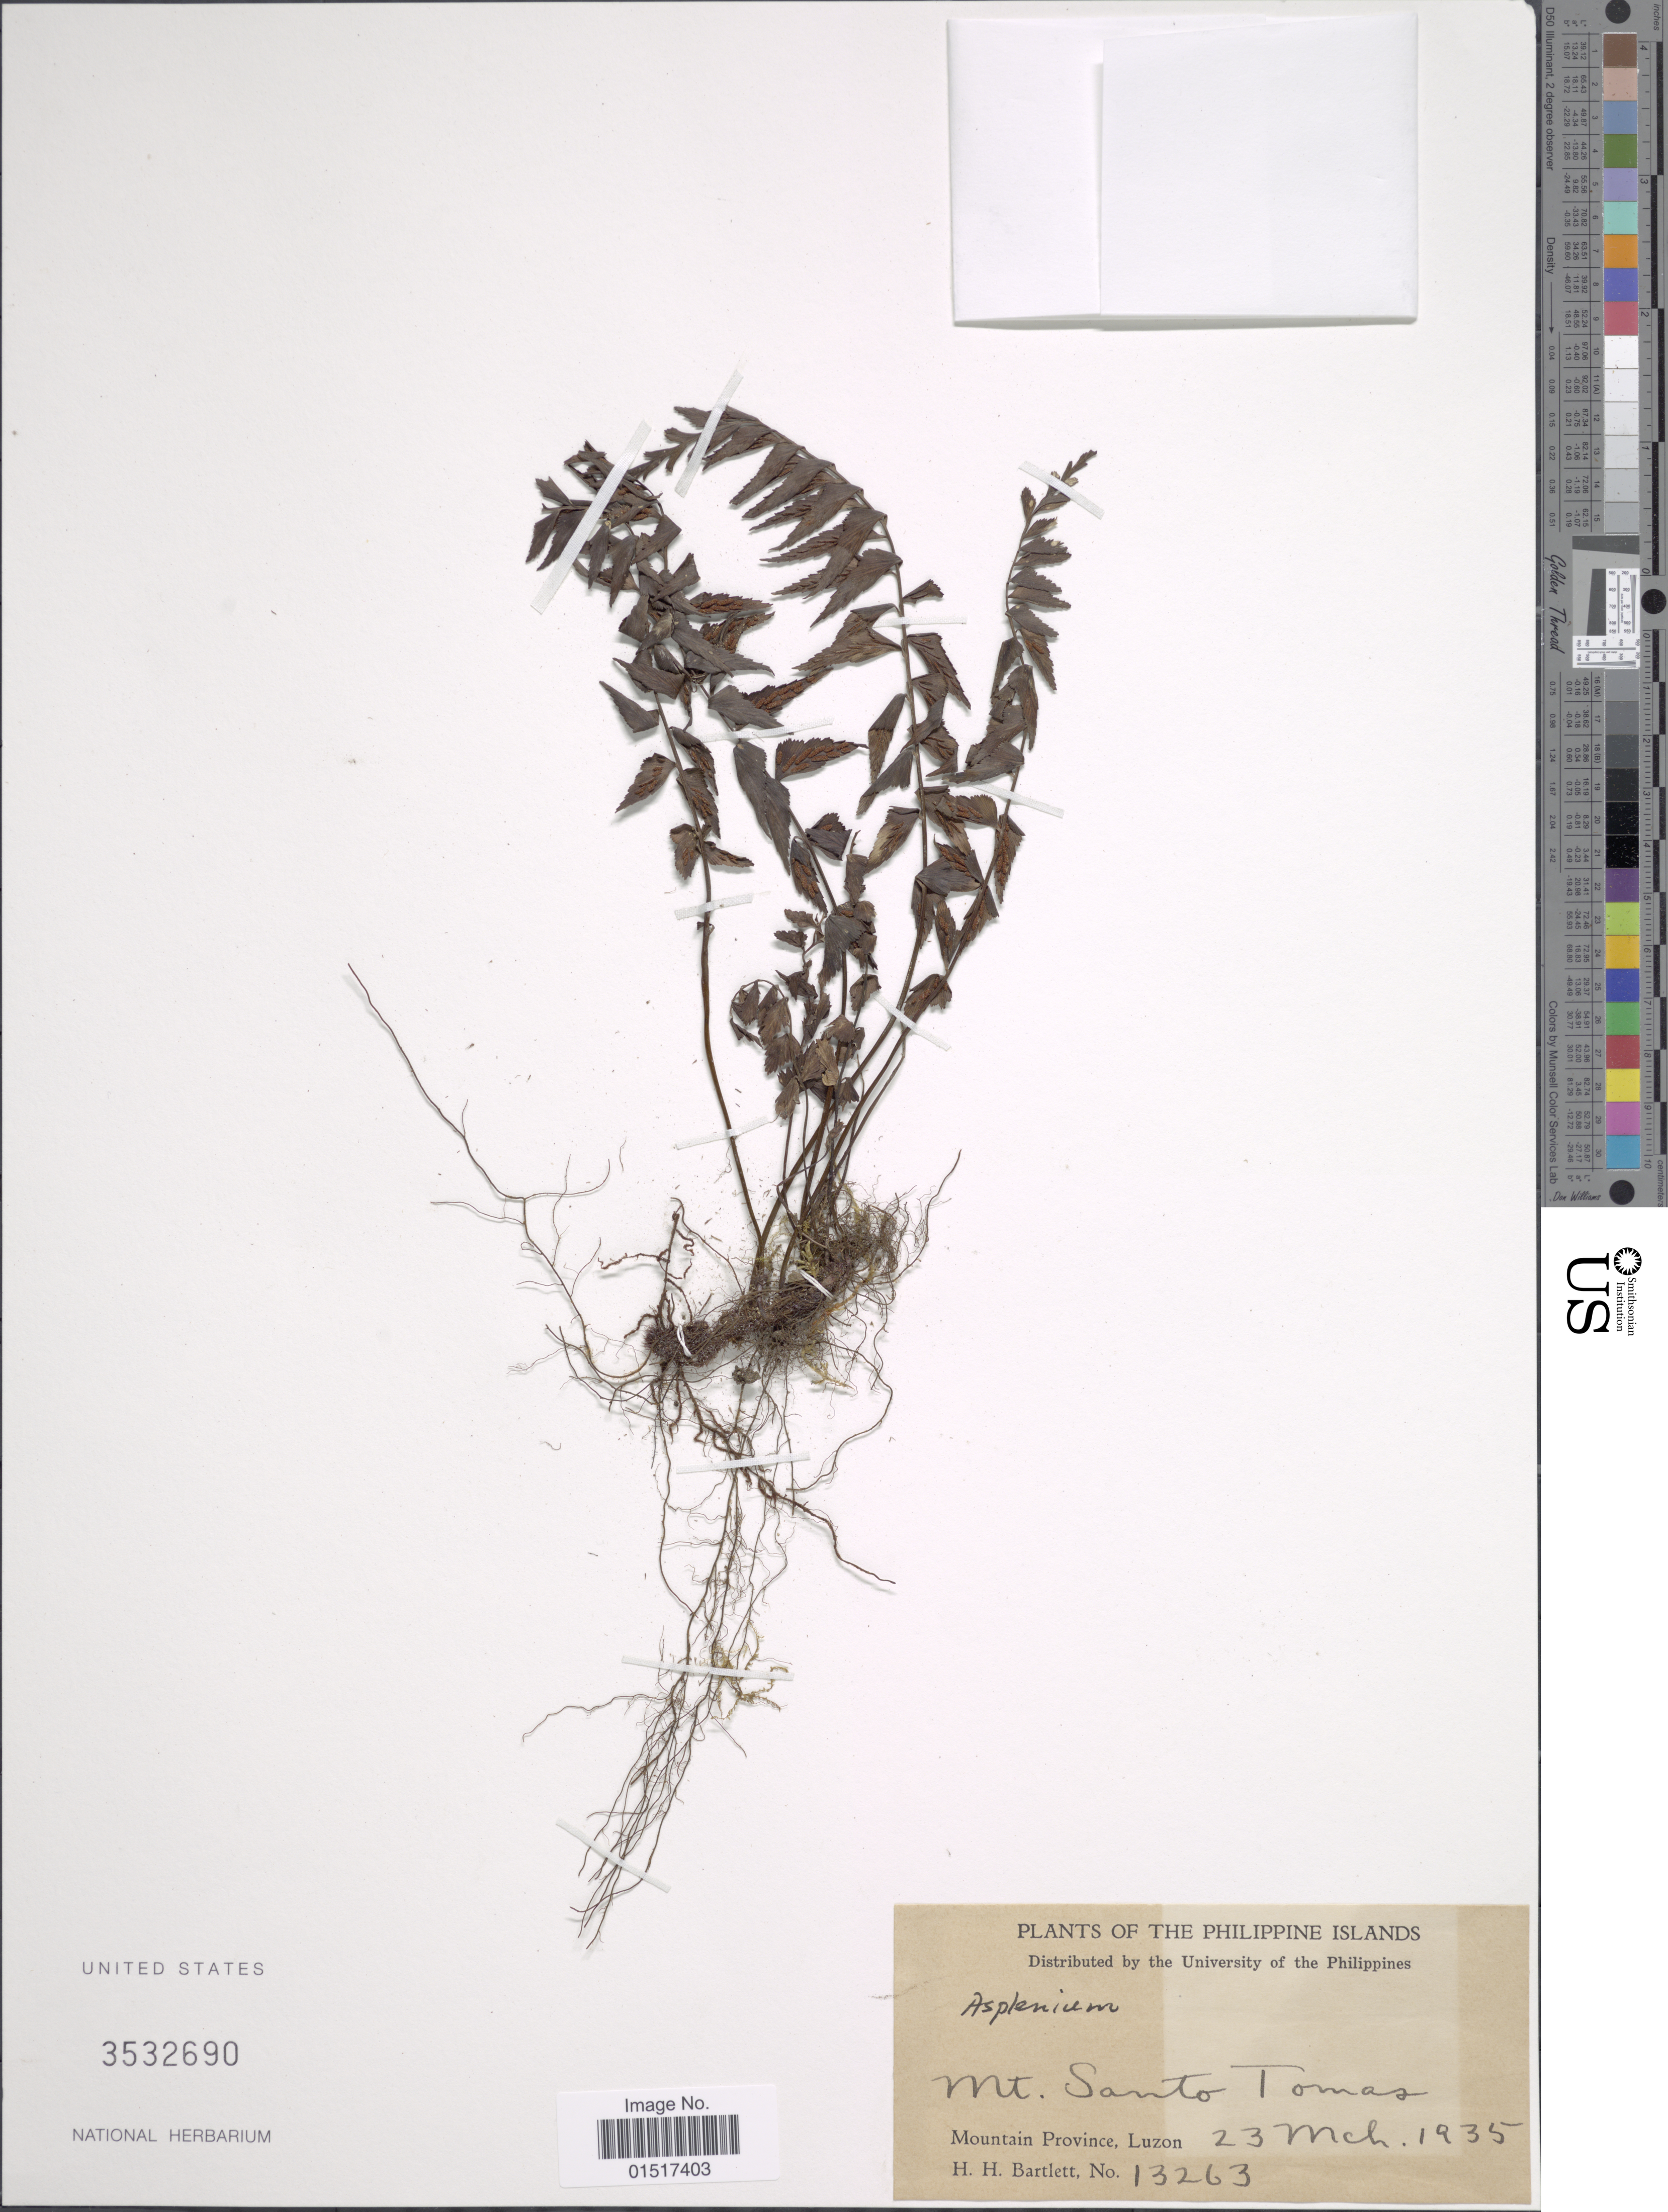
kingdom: Plantae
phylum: Tracheophyta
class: Polypodiopsida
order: Polypodiales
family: Aspleniaceae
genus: Asplenium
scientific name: Asplenium sp.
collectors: H. H. Bartlett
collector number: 13263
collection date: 1935-03-23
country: Philippines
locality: Mt. Santo Tomas. Mountain Province, Luzon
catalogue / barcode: US 3532690